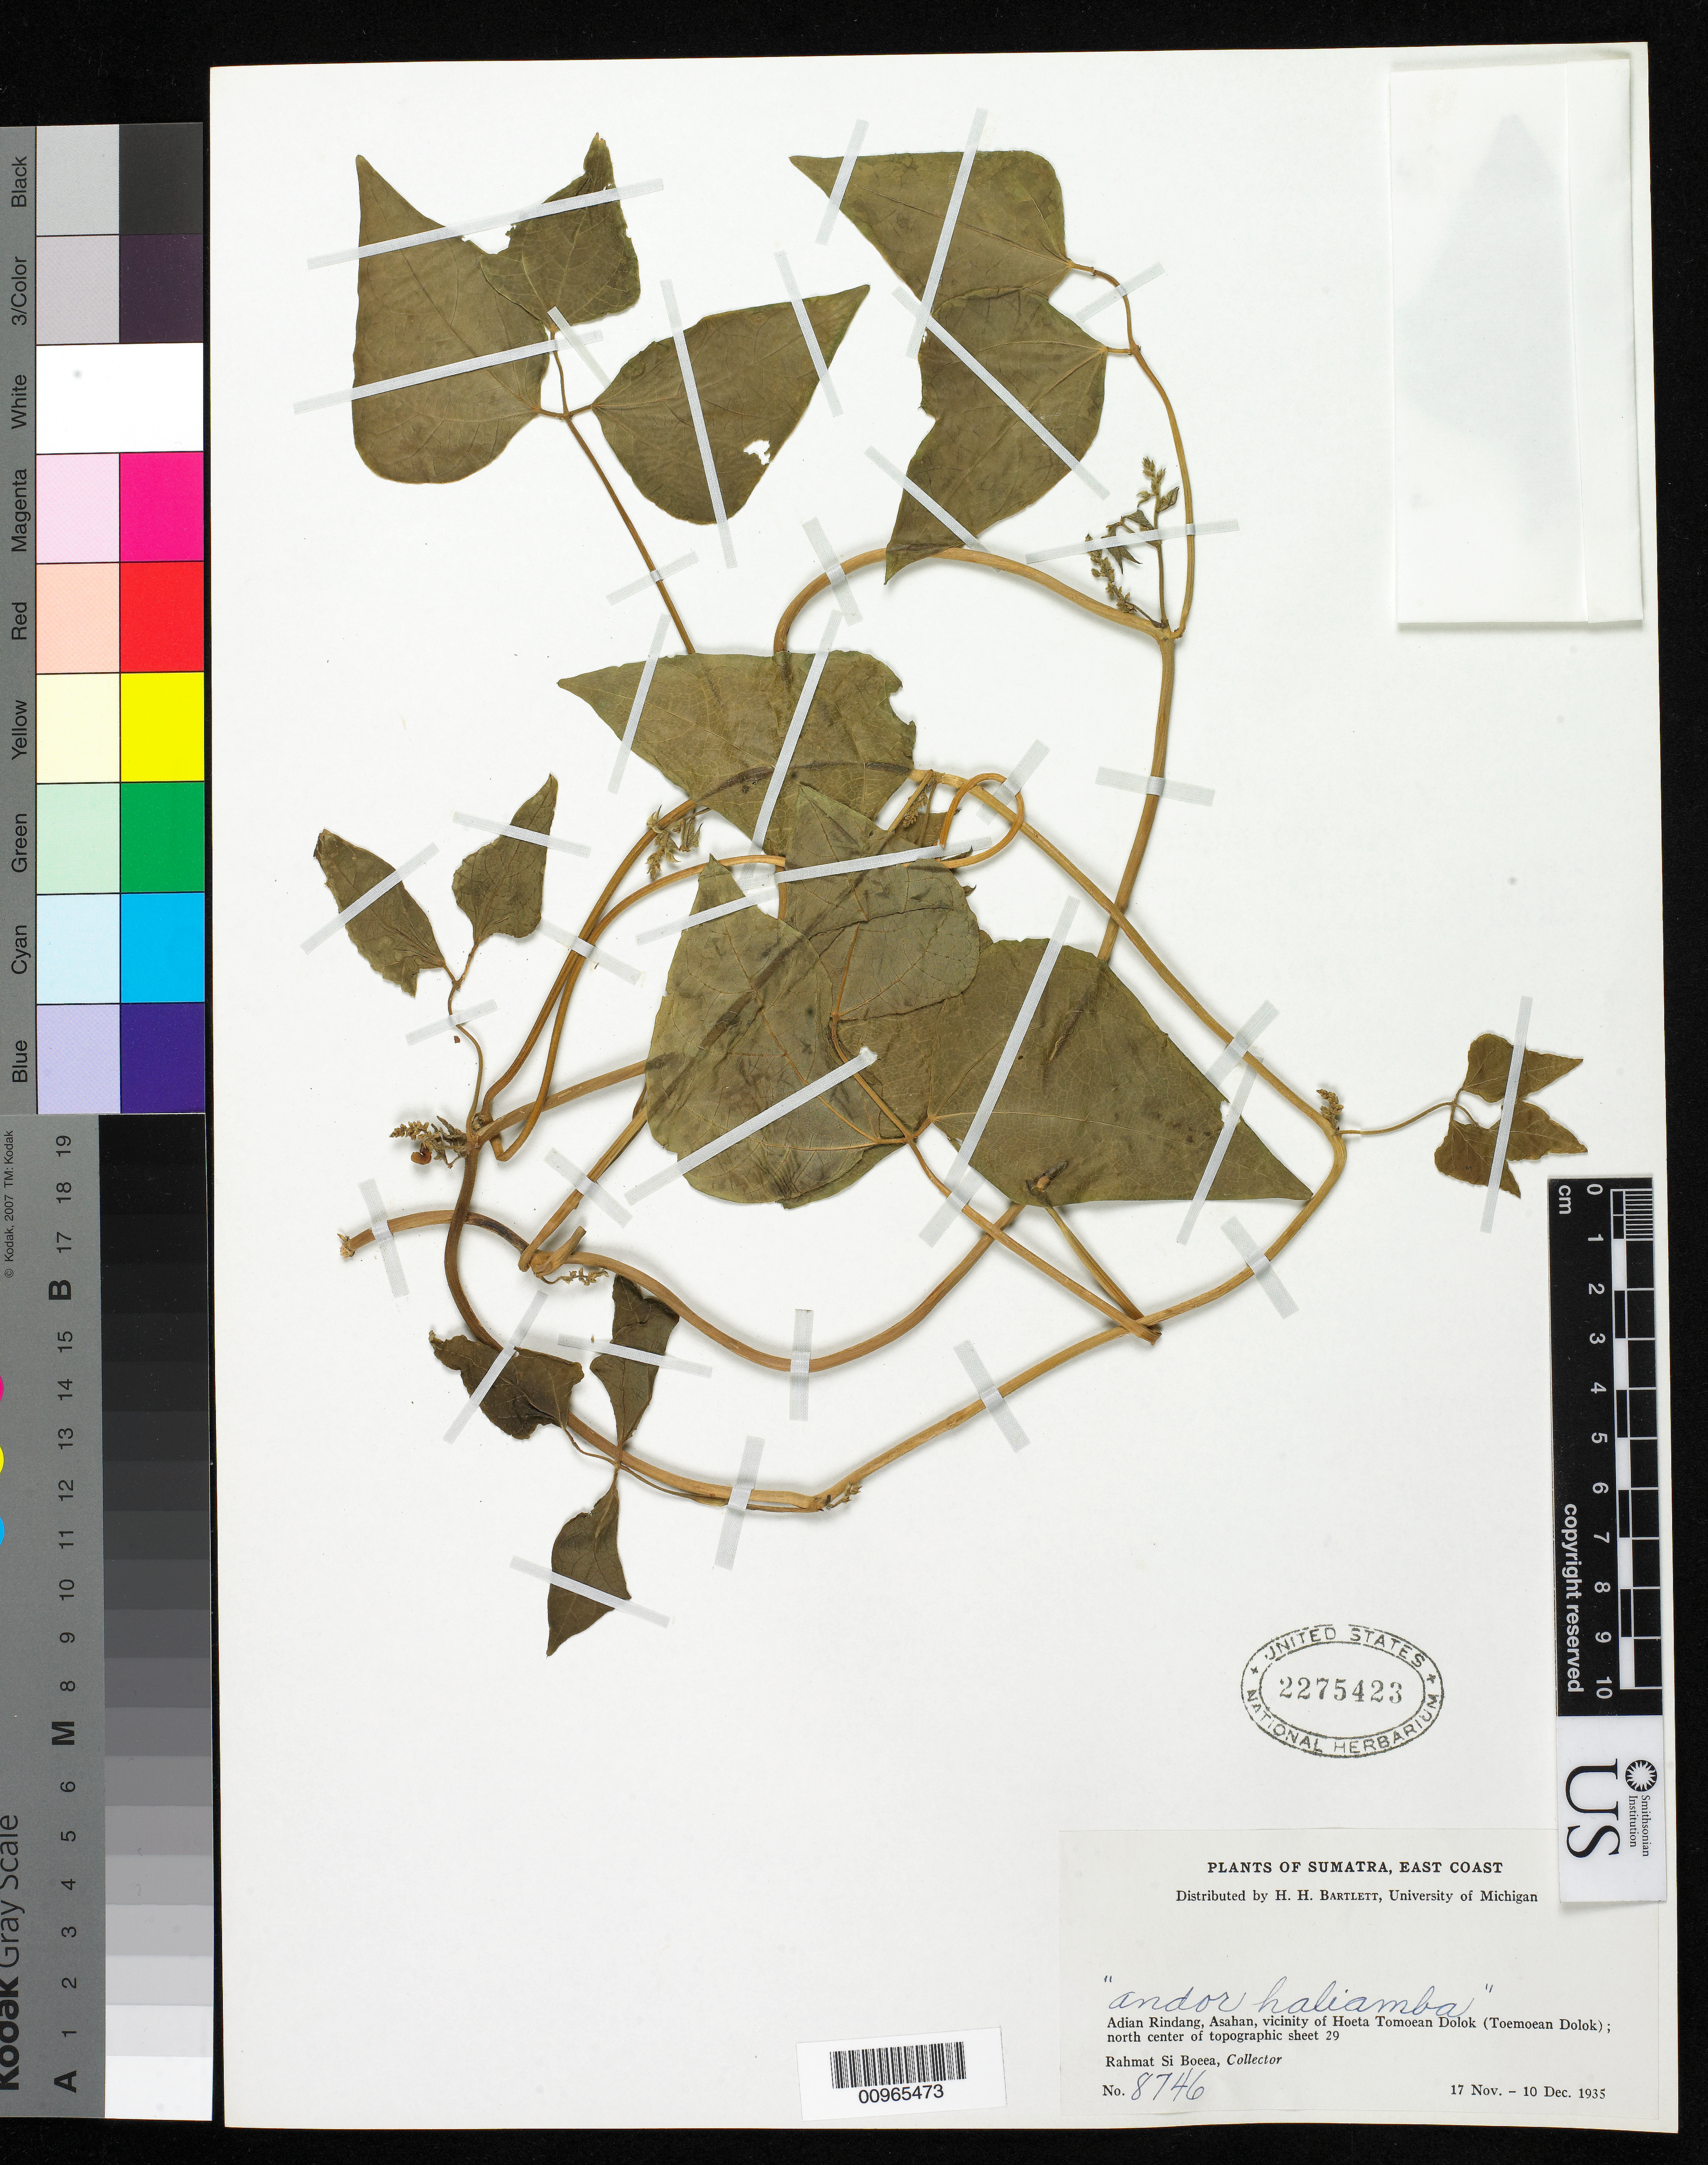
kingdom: Plantae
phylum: Tracheophyta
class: Magnoliopsida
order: Fabales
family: Fabaceae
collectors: Rahmat Si Boeea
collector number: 8746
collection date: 1935-11-17/1935-12-10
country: Indonesia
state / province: Sumatra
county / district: Sumatera Utara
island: Sumatra I.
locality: (East Coast) Adian Rindang, Asahan, vicinity of Hoeta Tomoean Dolok (Toemoean Dolok)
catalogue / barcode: US 2275423